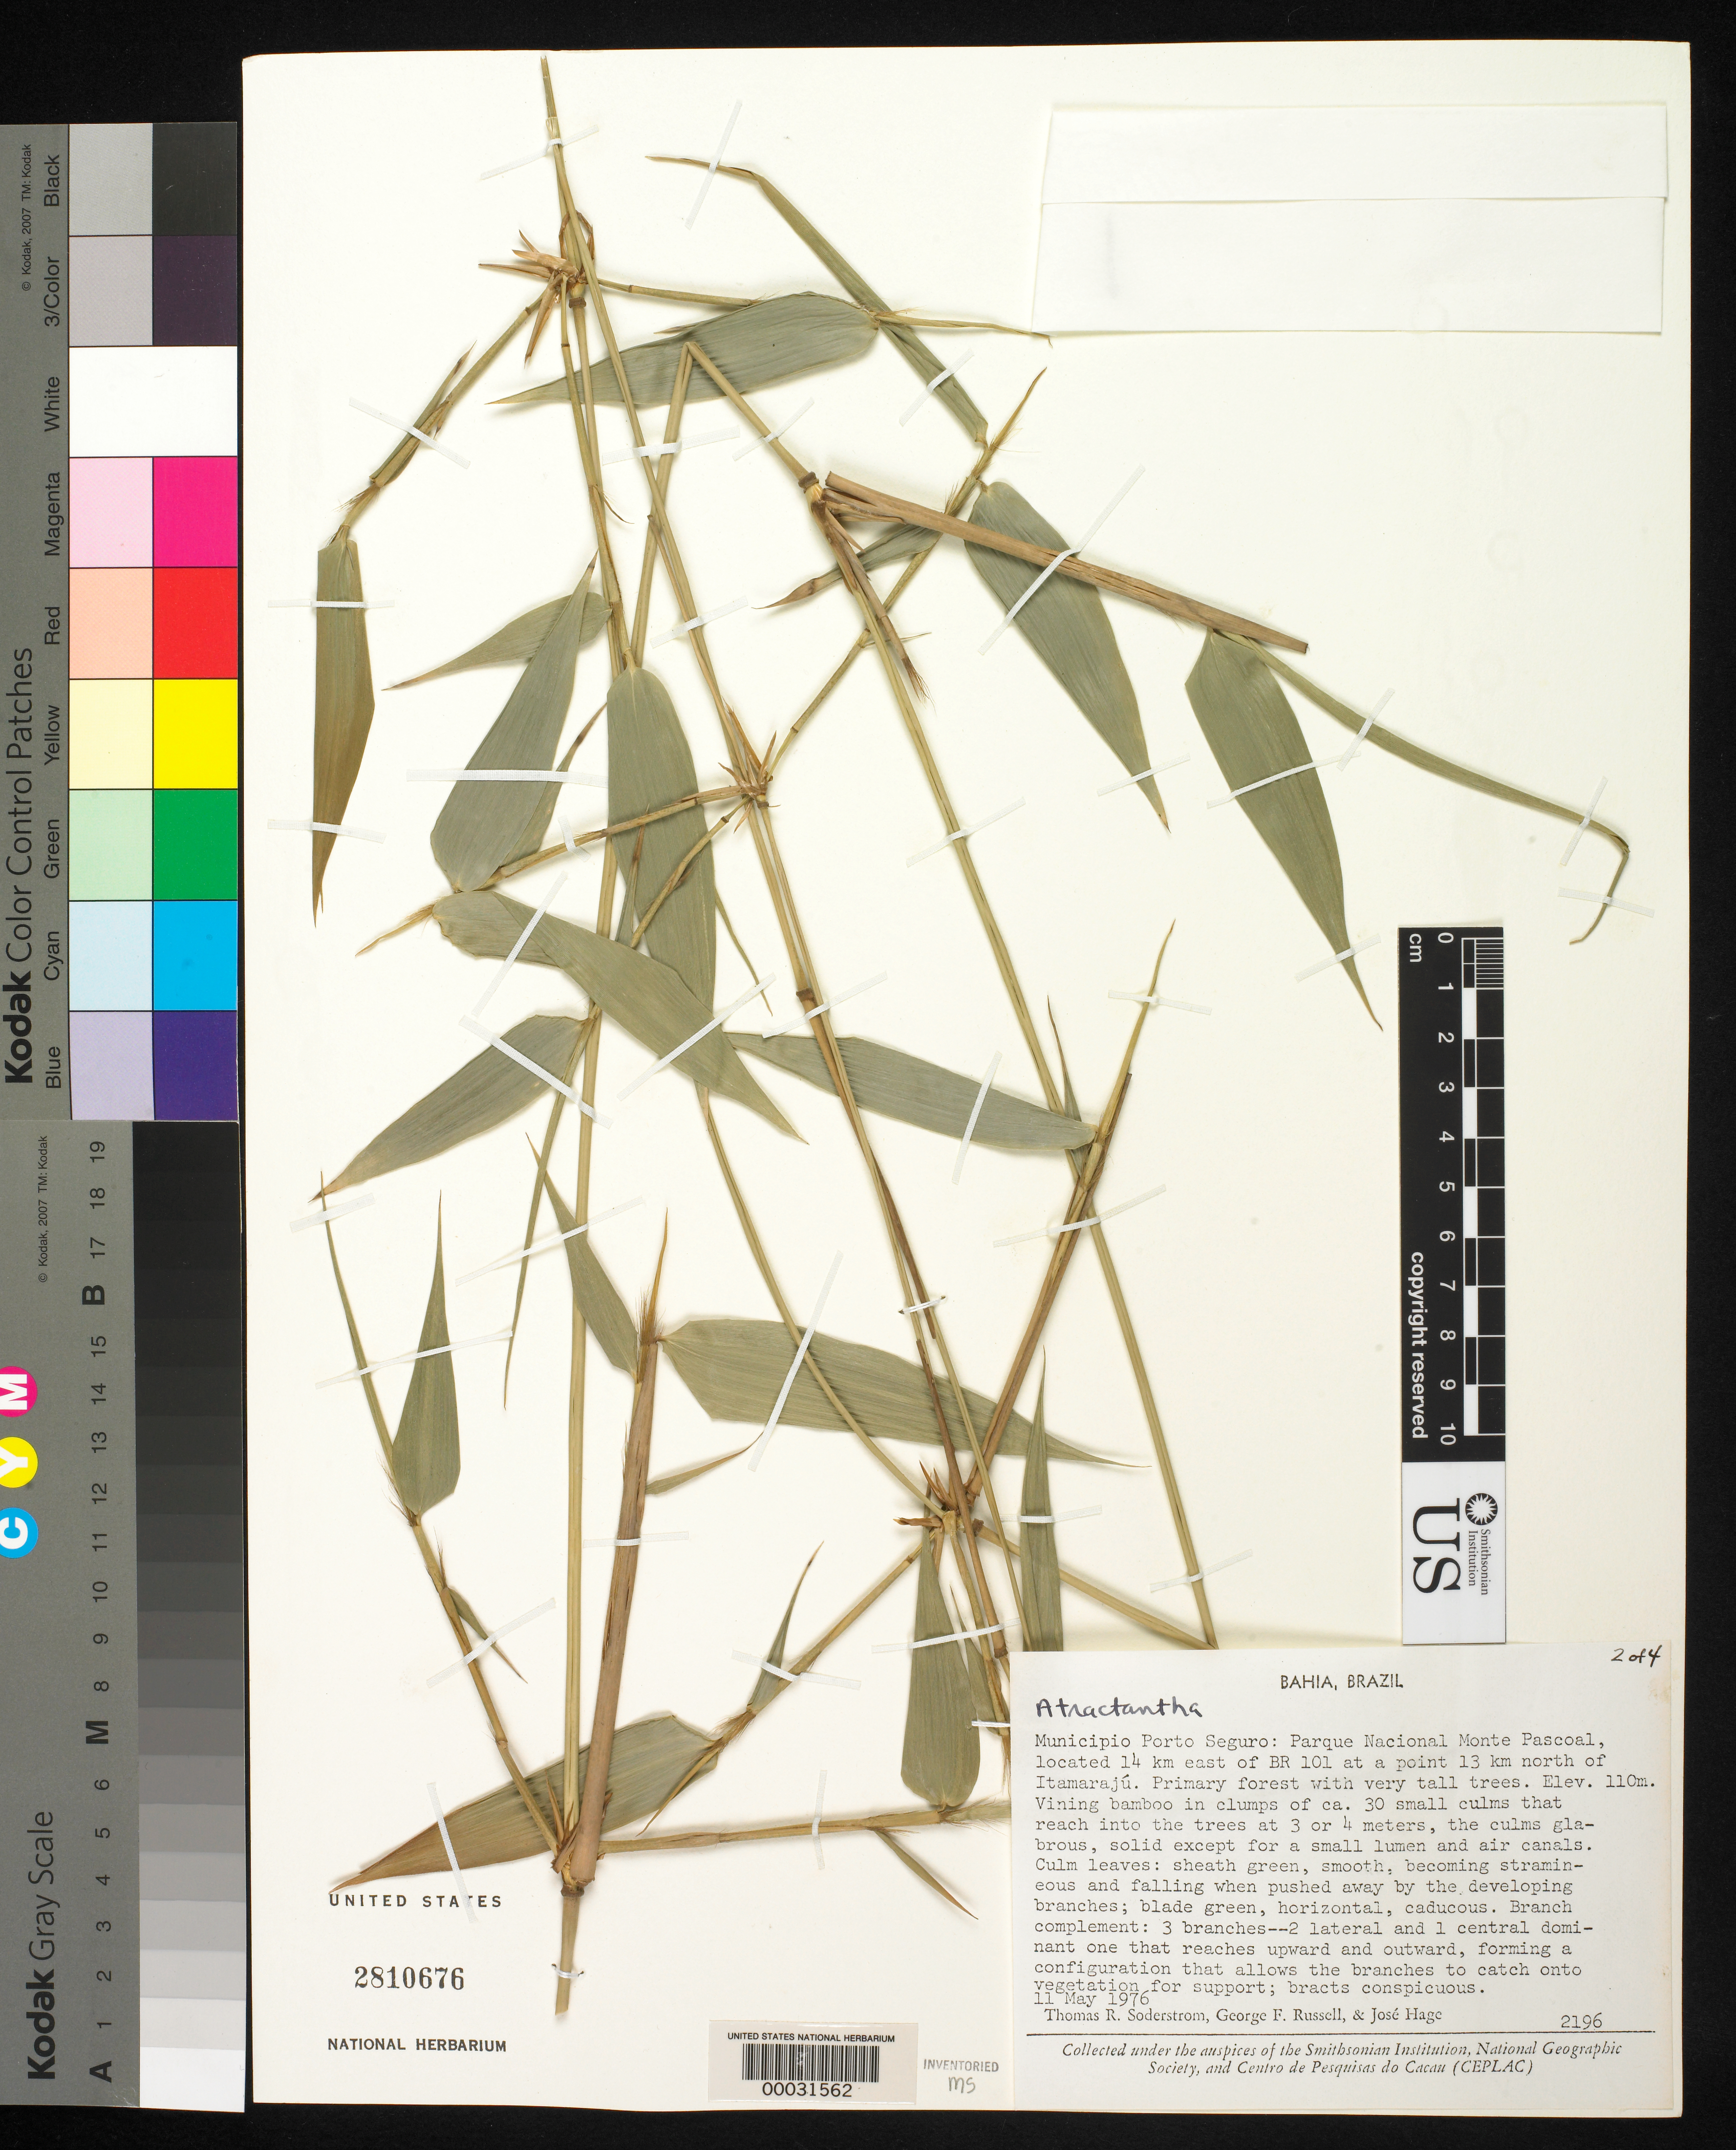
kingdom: Plantae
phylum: Tracheophyta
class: Liliopsida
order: Poales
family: Poaceae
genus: Athroostachys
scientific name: Athroostachys capitata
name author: (Hook.) Benth.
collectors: T. R. Soderstrom, G. Russell & J. Hage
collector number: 2196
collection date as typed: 11 May 1976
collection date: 1976-05-11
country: Brazil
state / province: Bahia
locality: Porto seguro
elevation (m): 110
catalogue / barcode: US 2810676